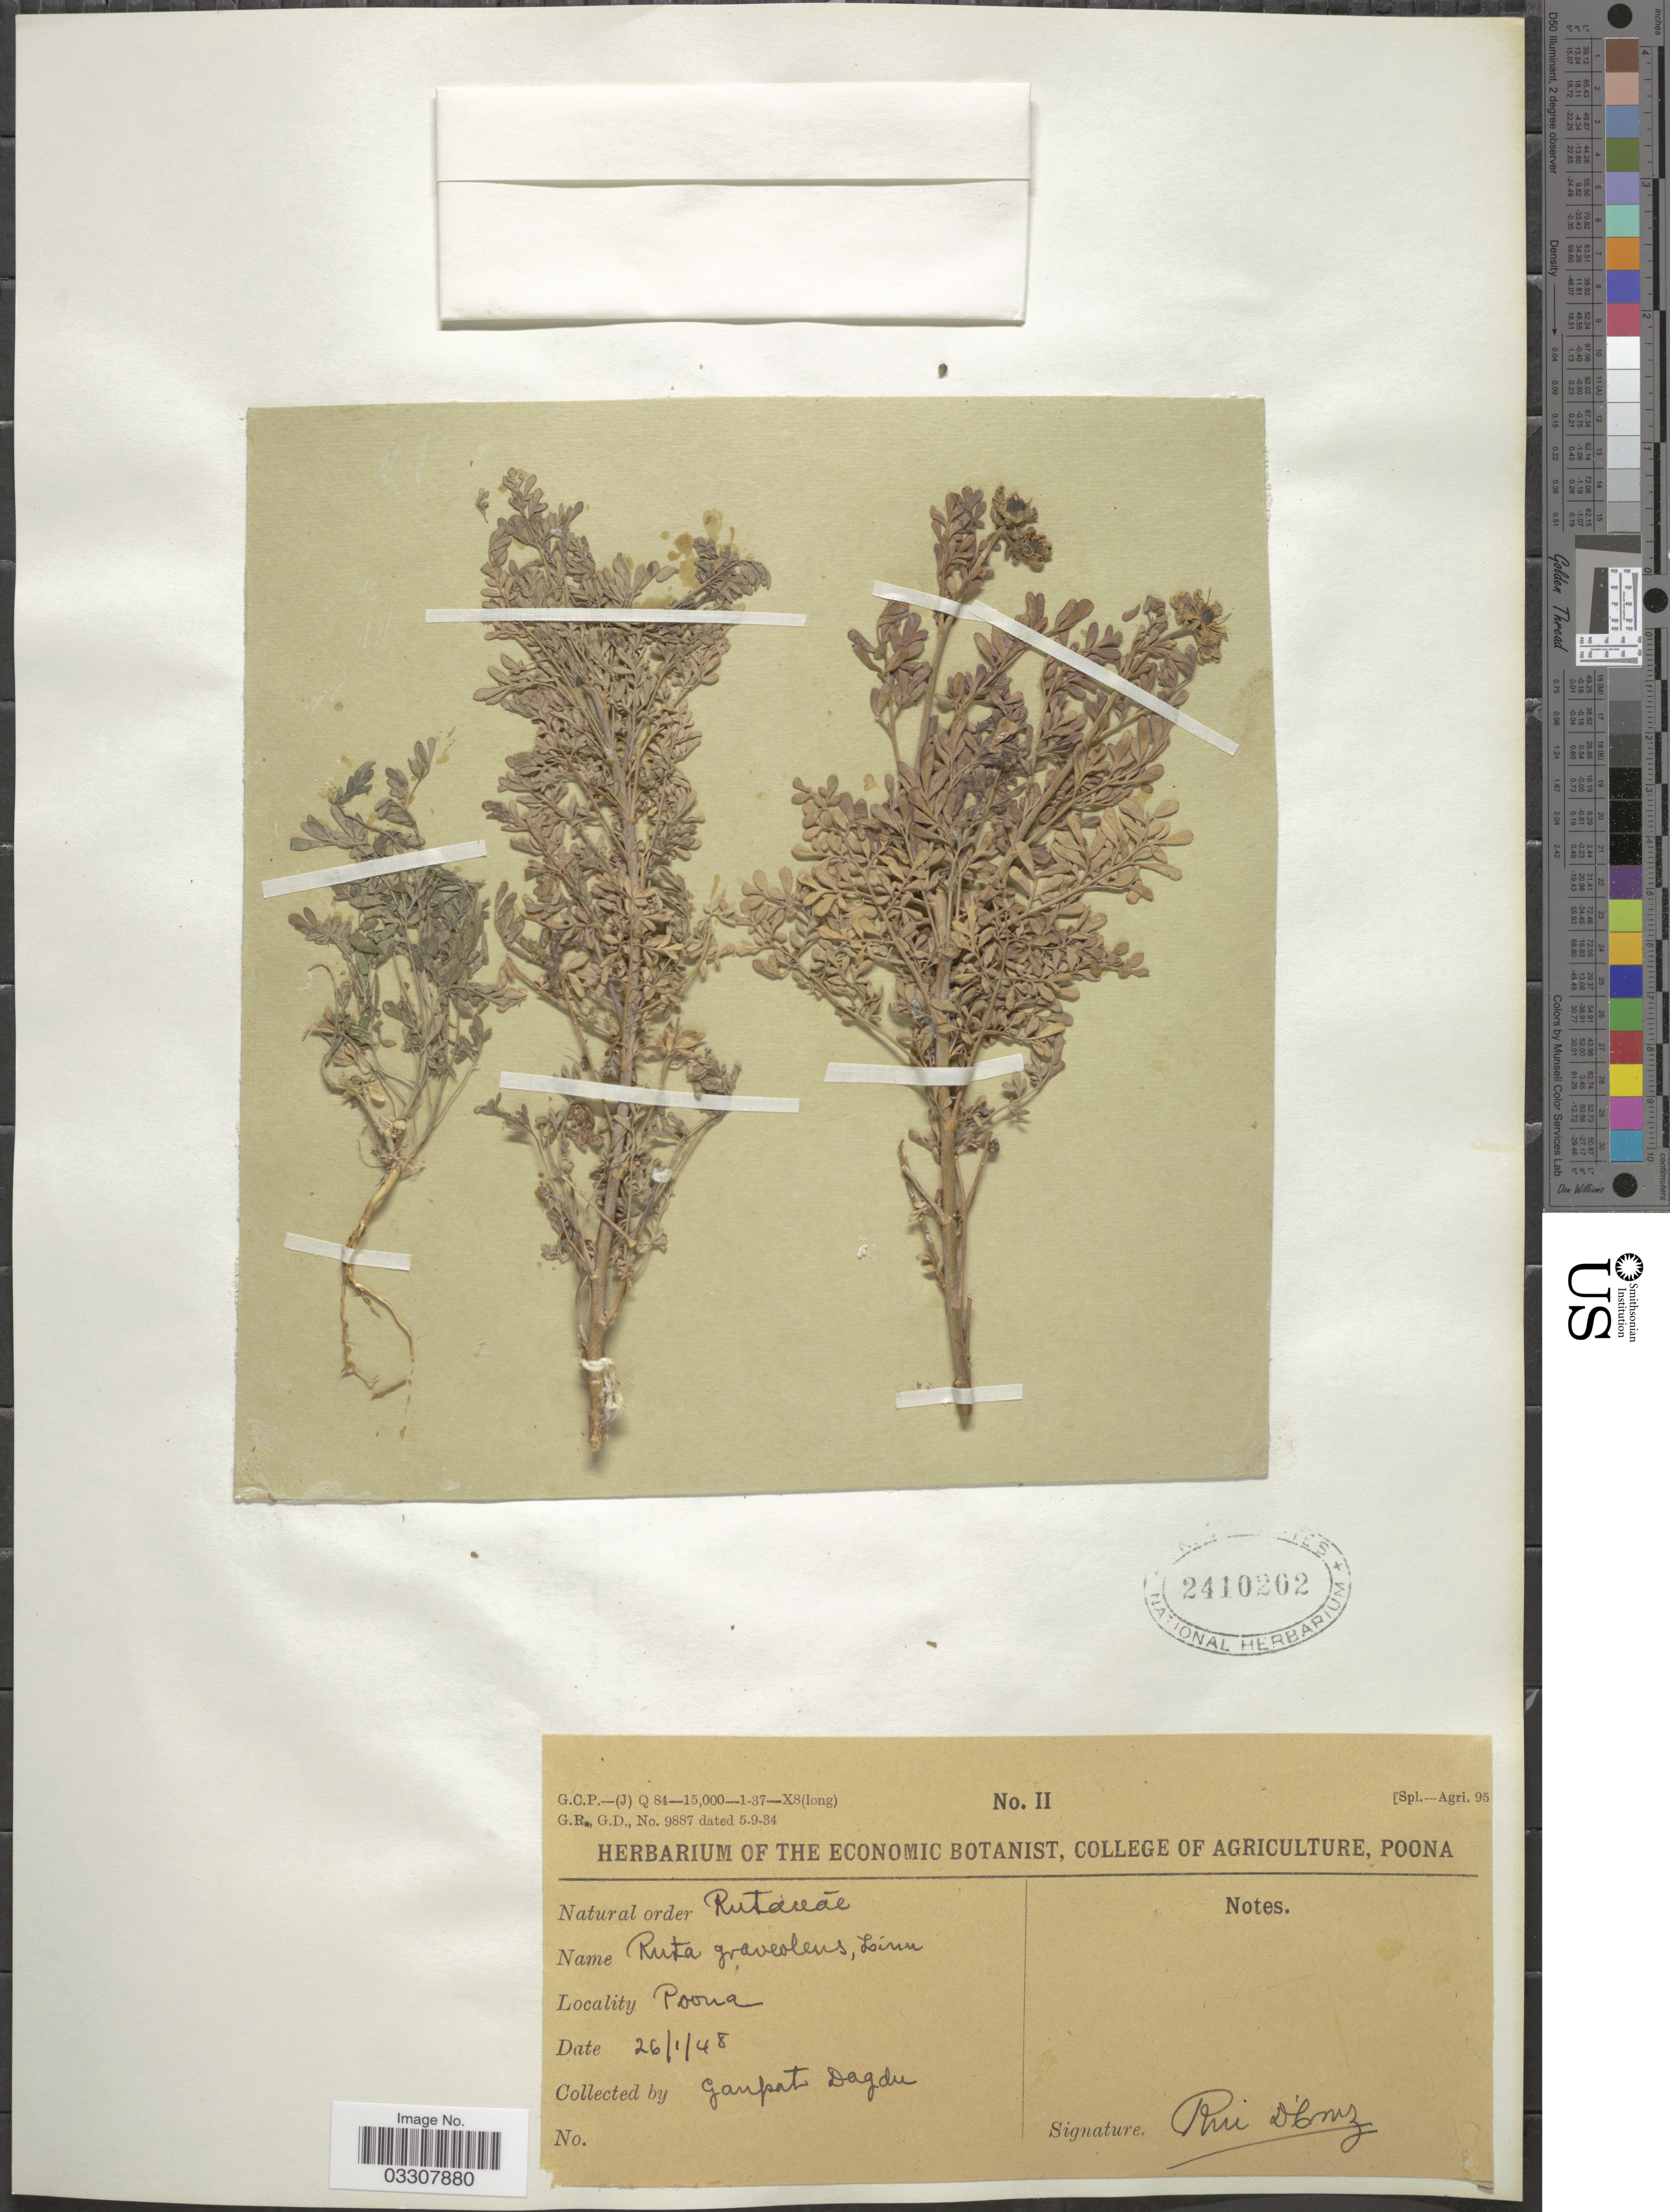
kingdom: Plantae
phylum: Tracheophyta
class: Magnoliopsida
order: Sapindales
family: Rutaceae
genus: Ruta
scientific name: Ruta chalepensis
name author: L.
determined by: Strong, Mark T., (BOT), Smithsonian Institution - National Museum of Natural History (UNITED STATES)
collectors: G. Dagdu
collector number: II?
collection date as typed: Transcribed d/m/y: 26/1/48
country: India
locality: Poona.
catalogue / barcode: US 2410202